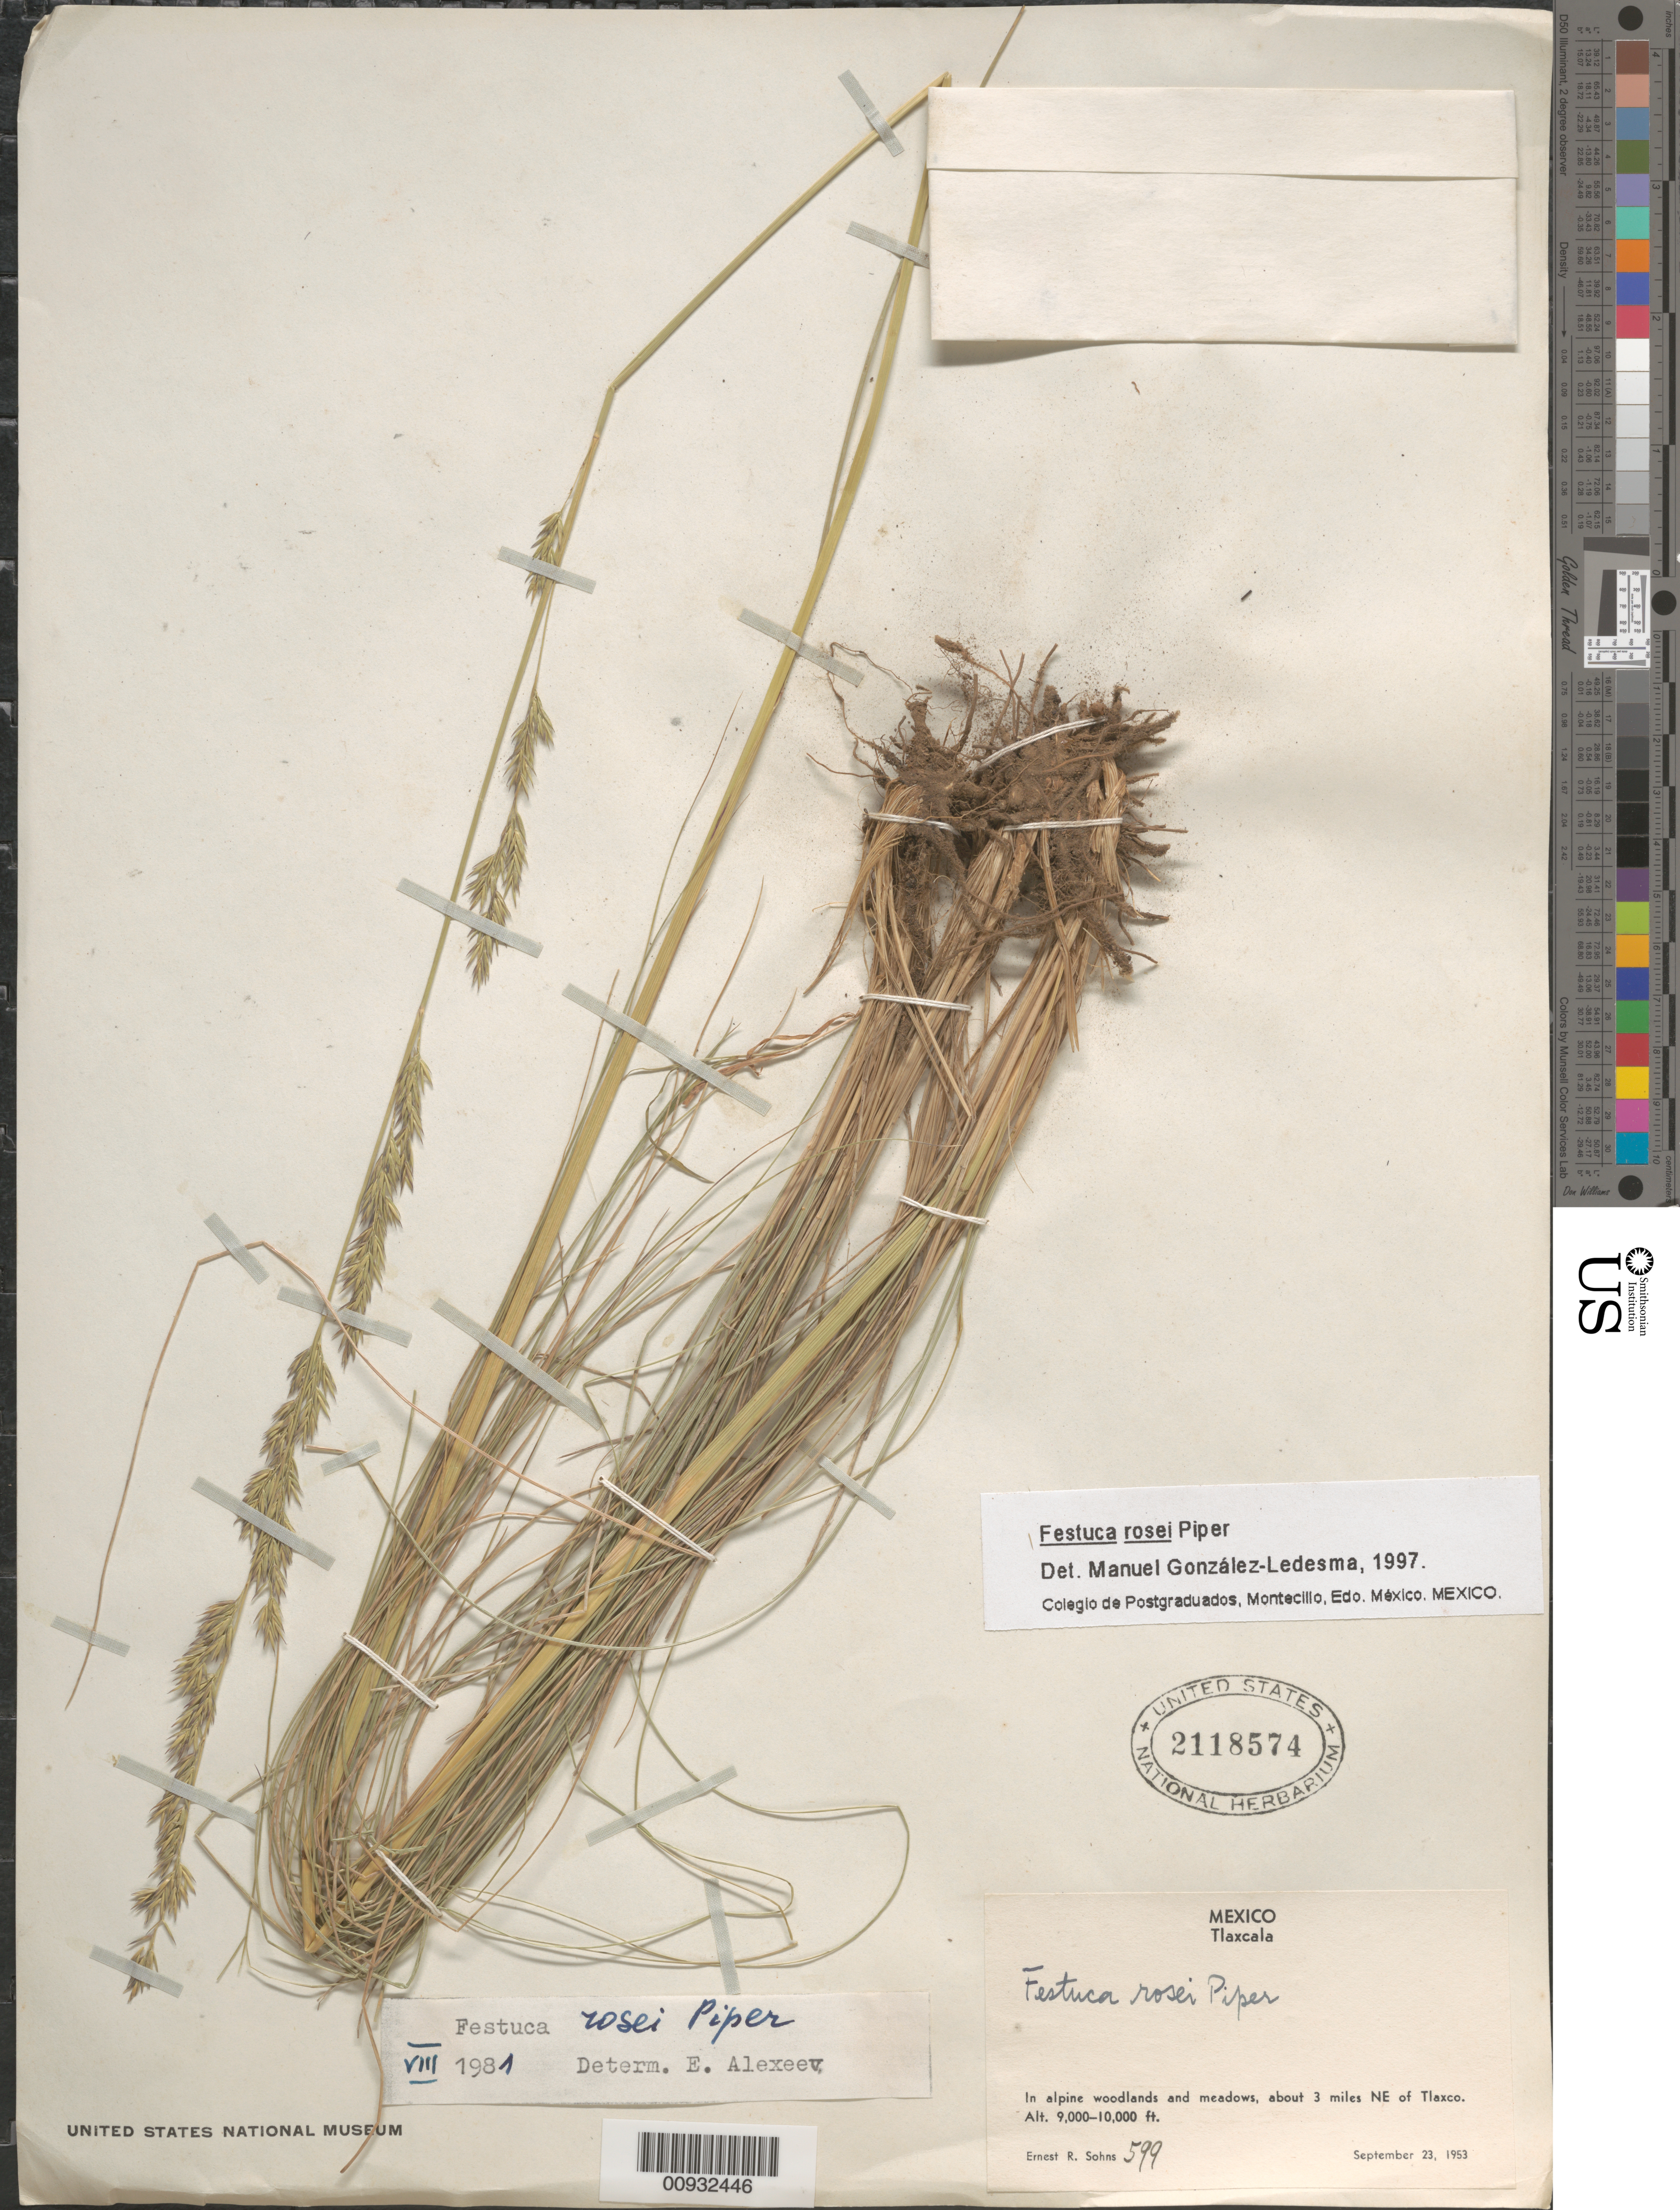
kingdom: Plantae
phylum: Tracheophyta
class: Liliopsida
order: Poales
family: Poaceae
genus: Festuca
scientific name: Festuca rosei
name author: Piper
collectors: E. R. Sohns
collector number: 599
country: Mexico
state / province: Tlaxcala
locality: NE of Tlaxco.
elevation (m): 2743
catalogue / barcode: US 2118574